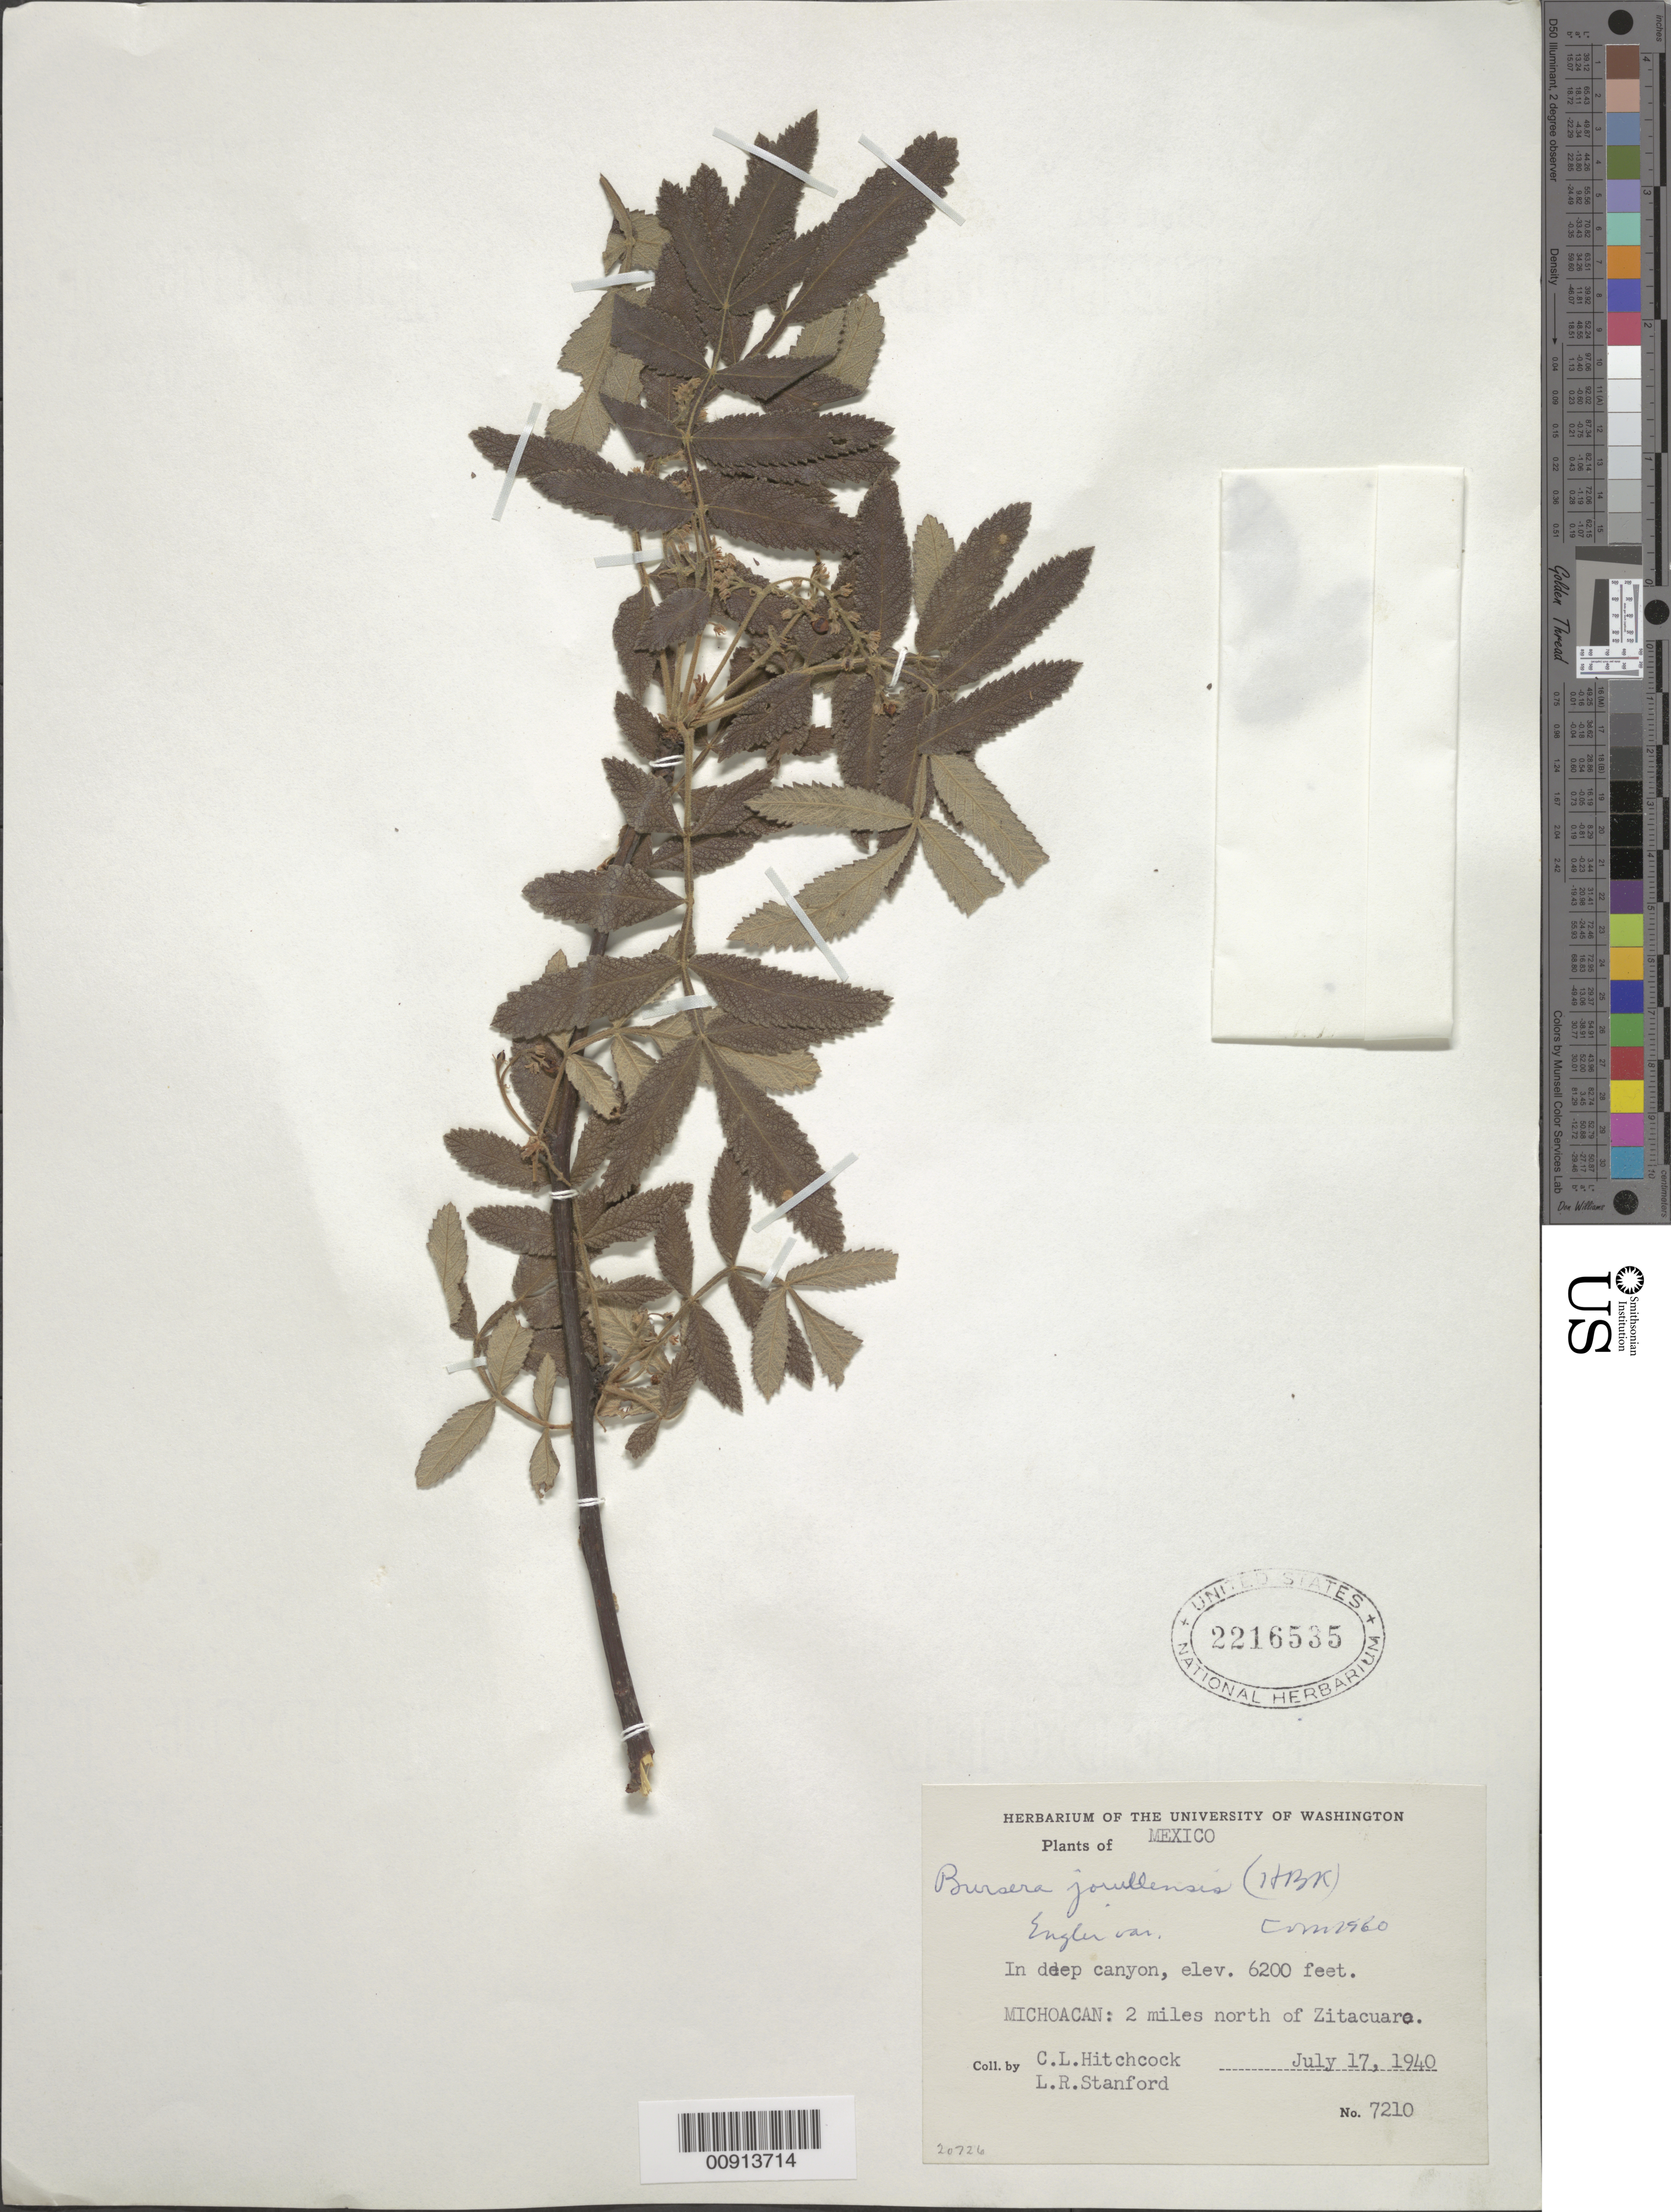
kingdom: Plantae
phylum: Tracheophyta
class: Magnoliopsida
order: Sapindales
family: Burseraceae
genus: Bursera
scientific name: Bursera jorullensis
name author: (Kunth) Engl.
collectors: C. L. Hitchcock & L. R. Stanford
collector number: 7210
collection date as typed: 17 Jul 1940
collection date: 1940-07-17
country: Mexico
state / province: Michoacán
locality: Michoacán: 2 miles north of Zitácuaro.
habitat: In deep canyon.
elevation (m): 1890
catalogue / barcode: US 2216535